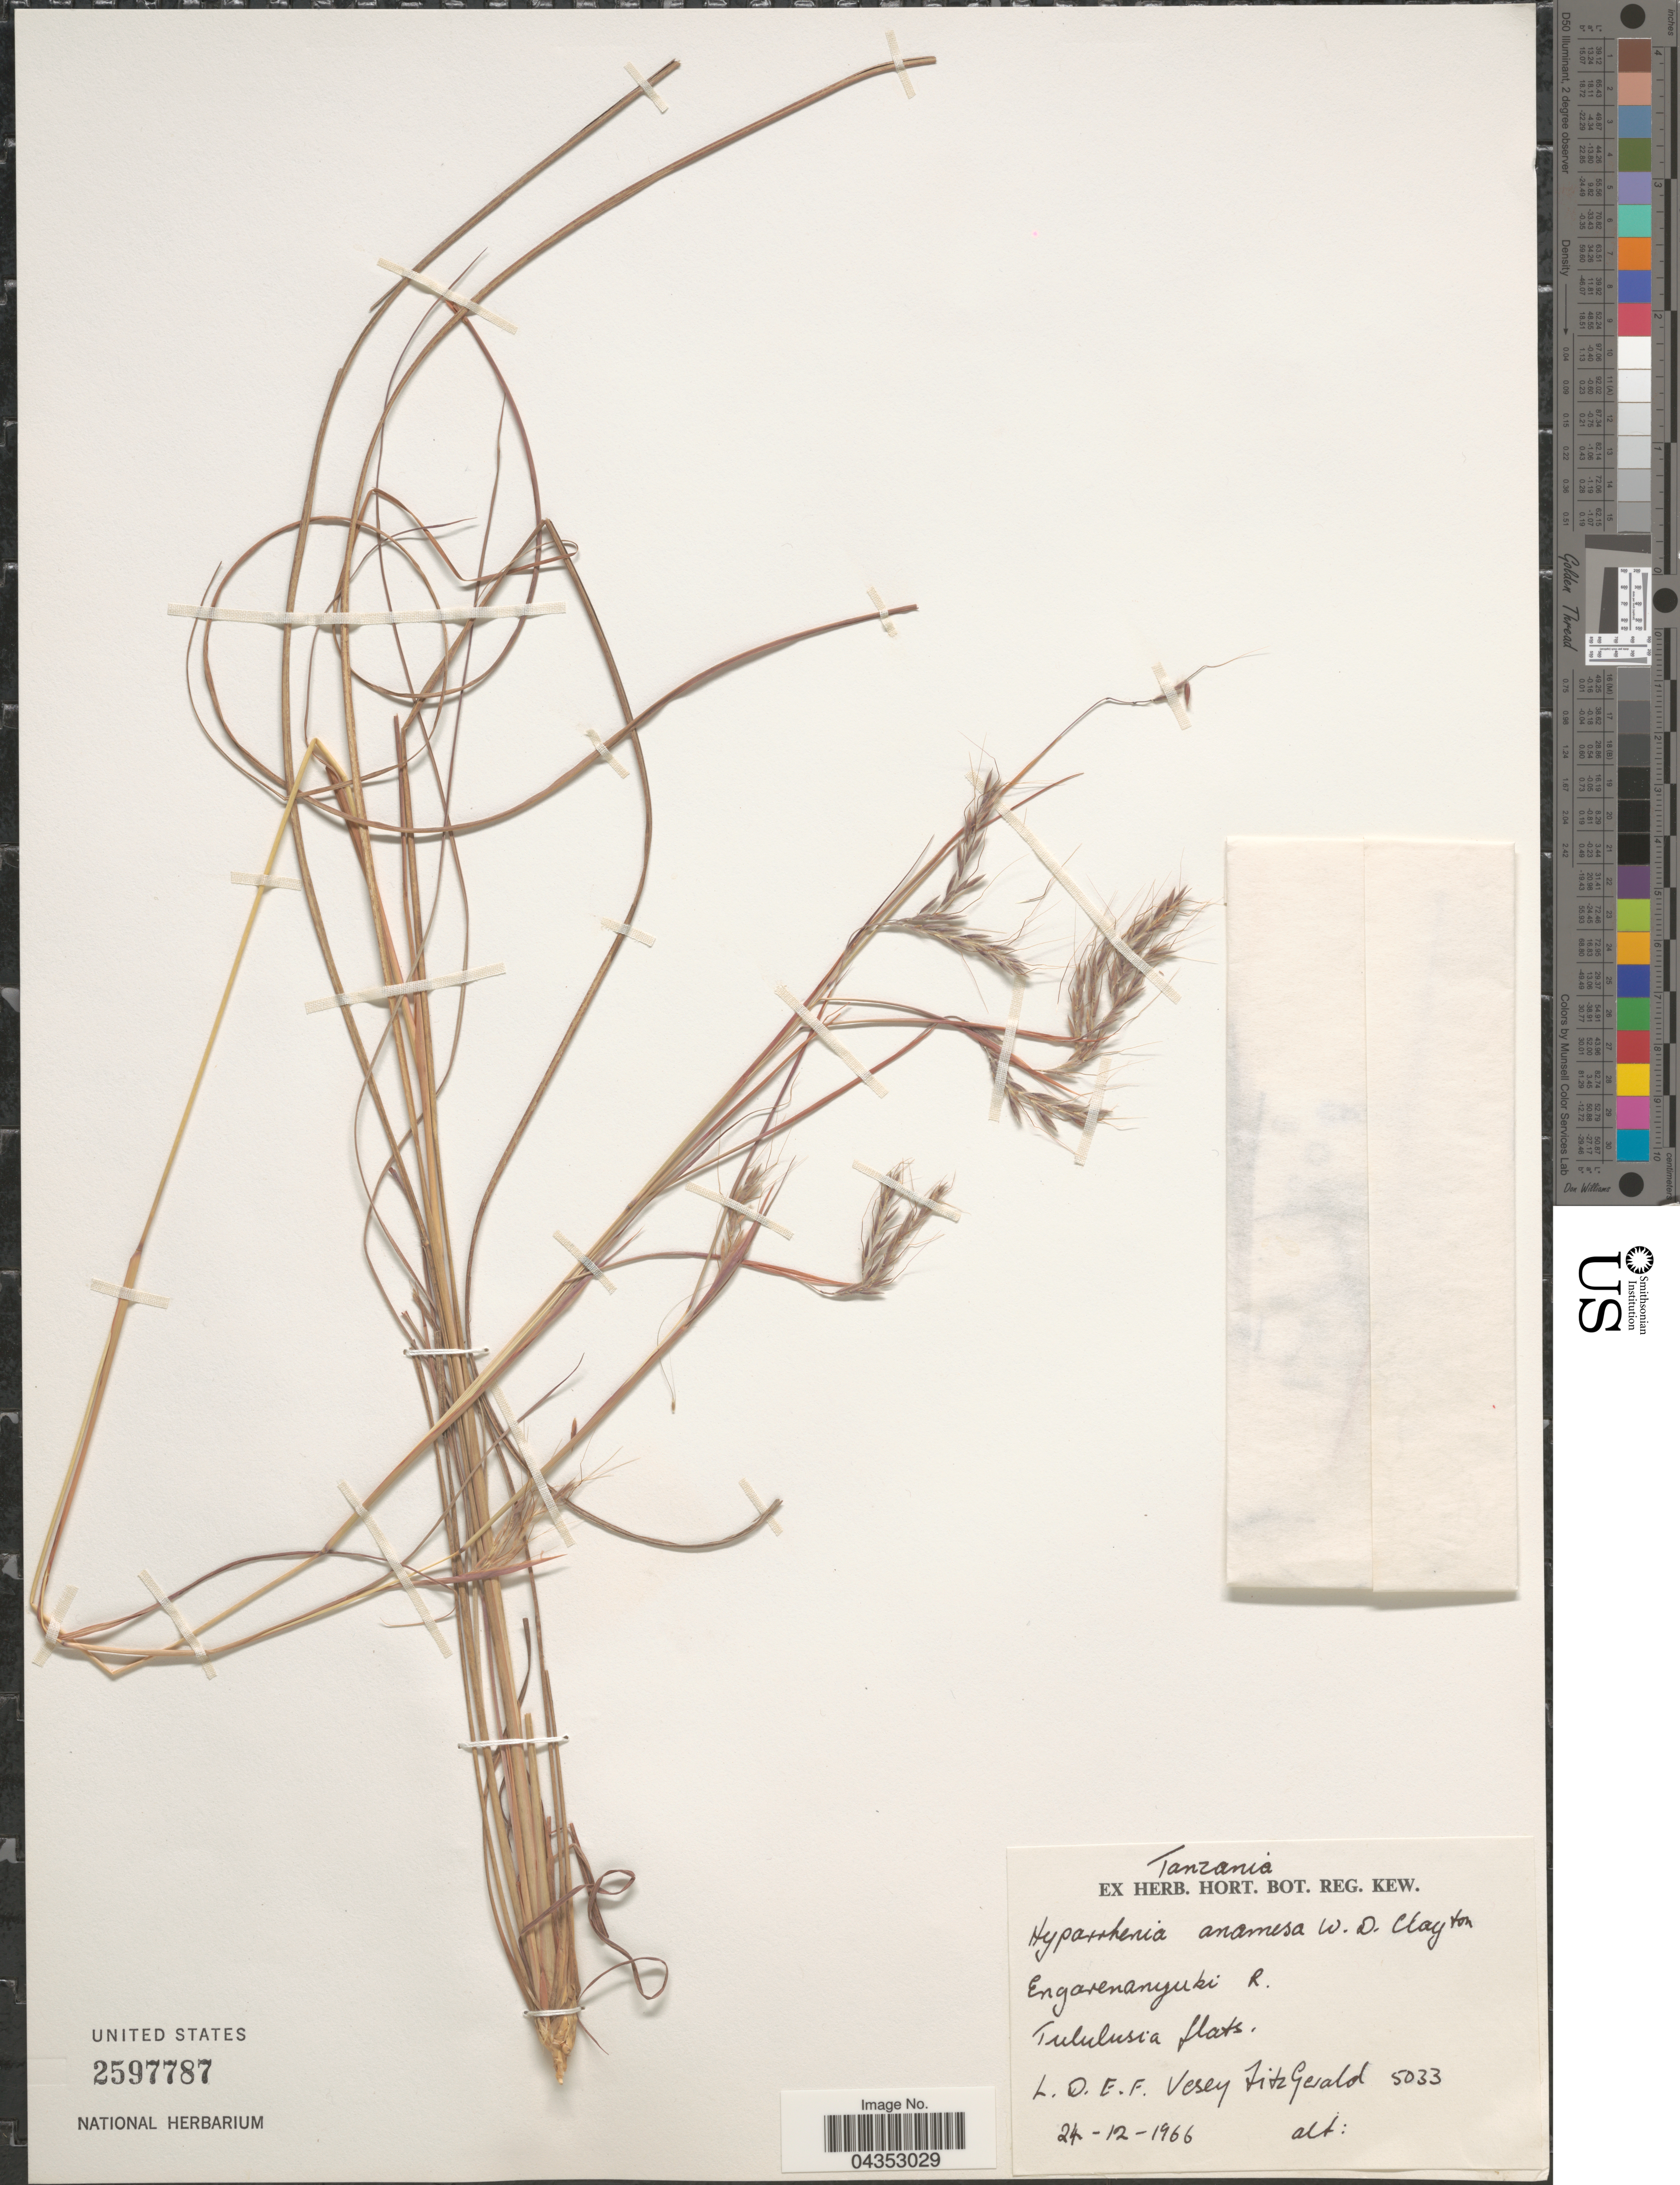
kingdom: Plantae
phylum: Tracheophyta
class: Liliopsida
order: Poales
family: Poaceae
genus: Hyparrhenia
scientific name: Hyparrhenia anamesa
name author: Clayton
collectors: L. Vesey-Fitzgerald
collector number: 5033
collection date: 1966-12-24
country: Tanzania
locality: Engarenanyuki R. Tululusia flats.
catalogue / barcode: US 2597787